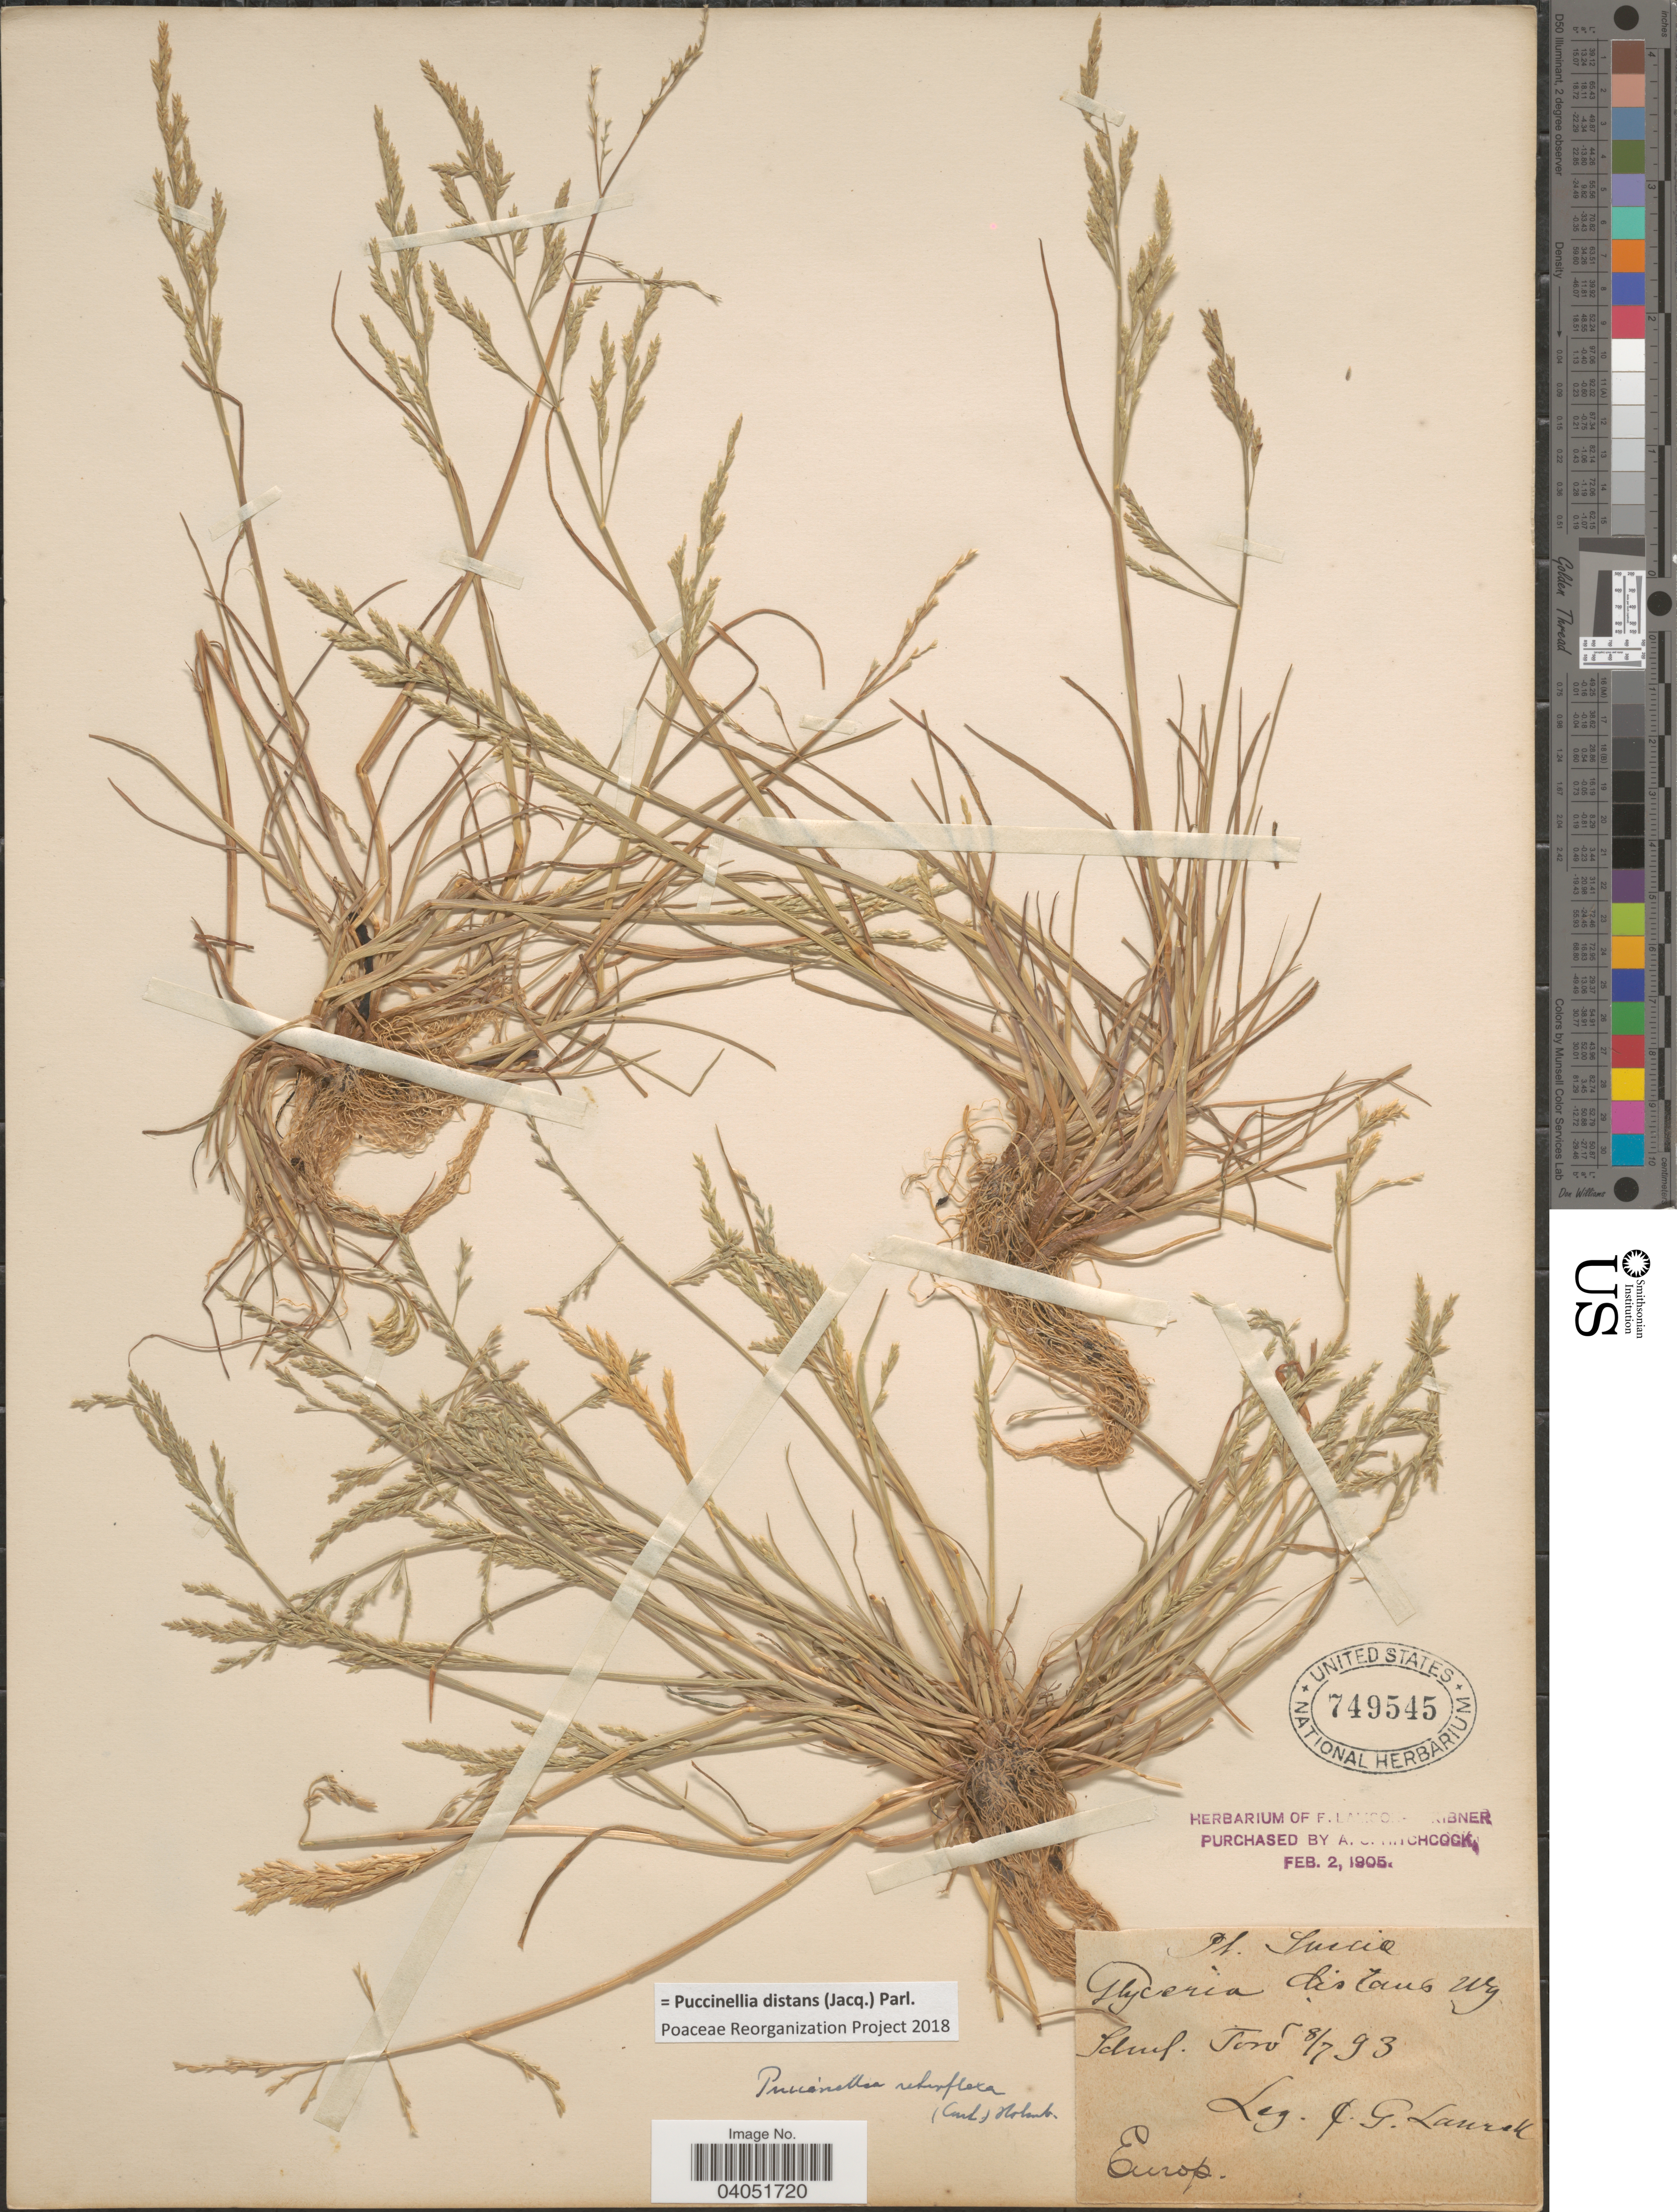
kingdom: Plantae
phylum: Tracheophyta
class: Liliopsida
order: Poales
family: Poaceae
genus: Puccinellia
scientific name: Puccinellia distans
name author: (Jacq.) Parl.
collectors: J. Laurek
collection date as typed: Transcribed d/m/y: 8/7/93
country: Sweden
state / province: Sodermanland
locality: Suecia. Sdml. Toró.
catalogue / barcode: US 749545